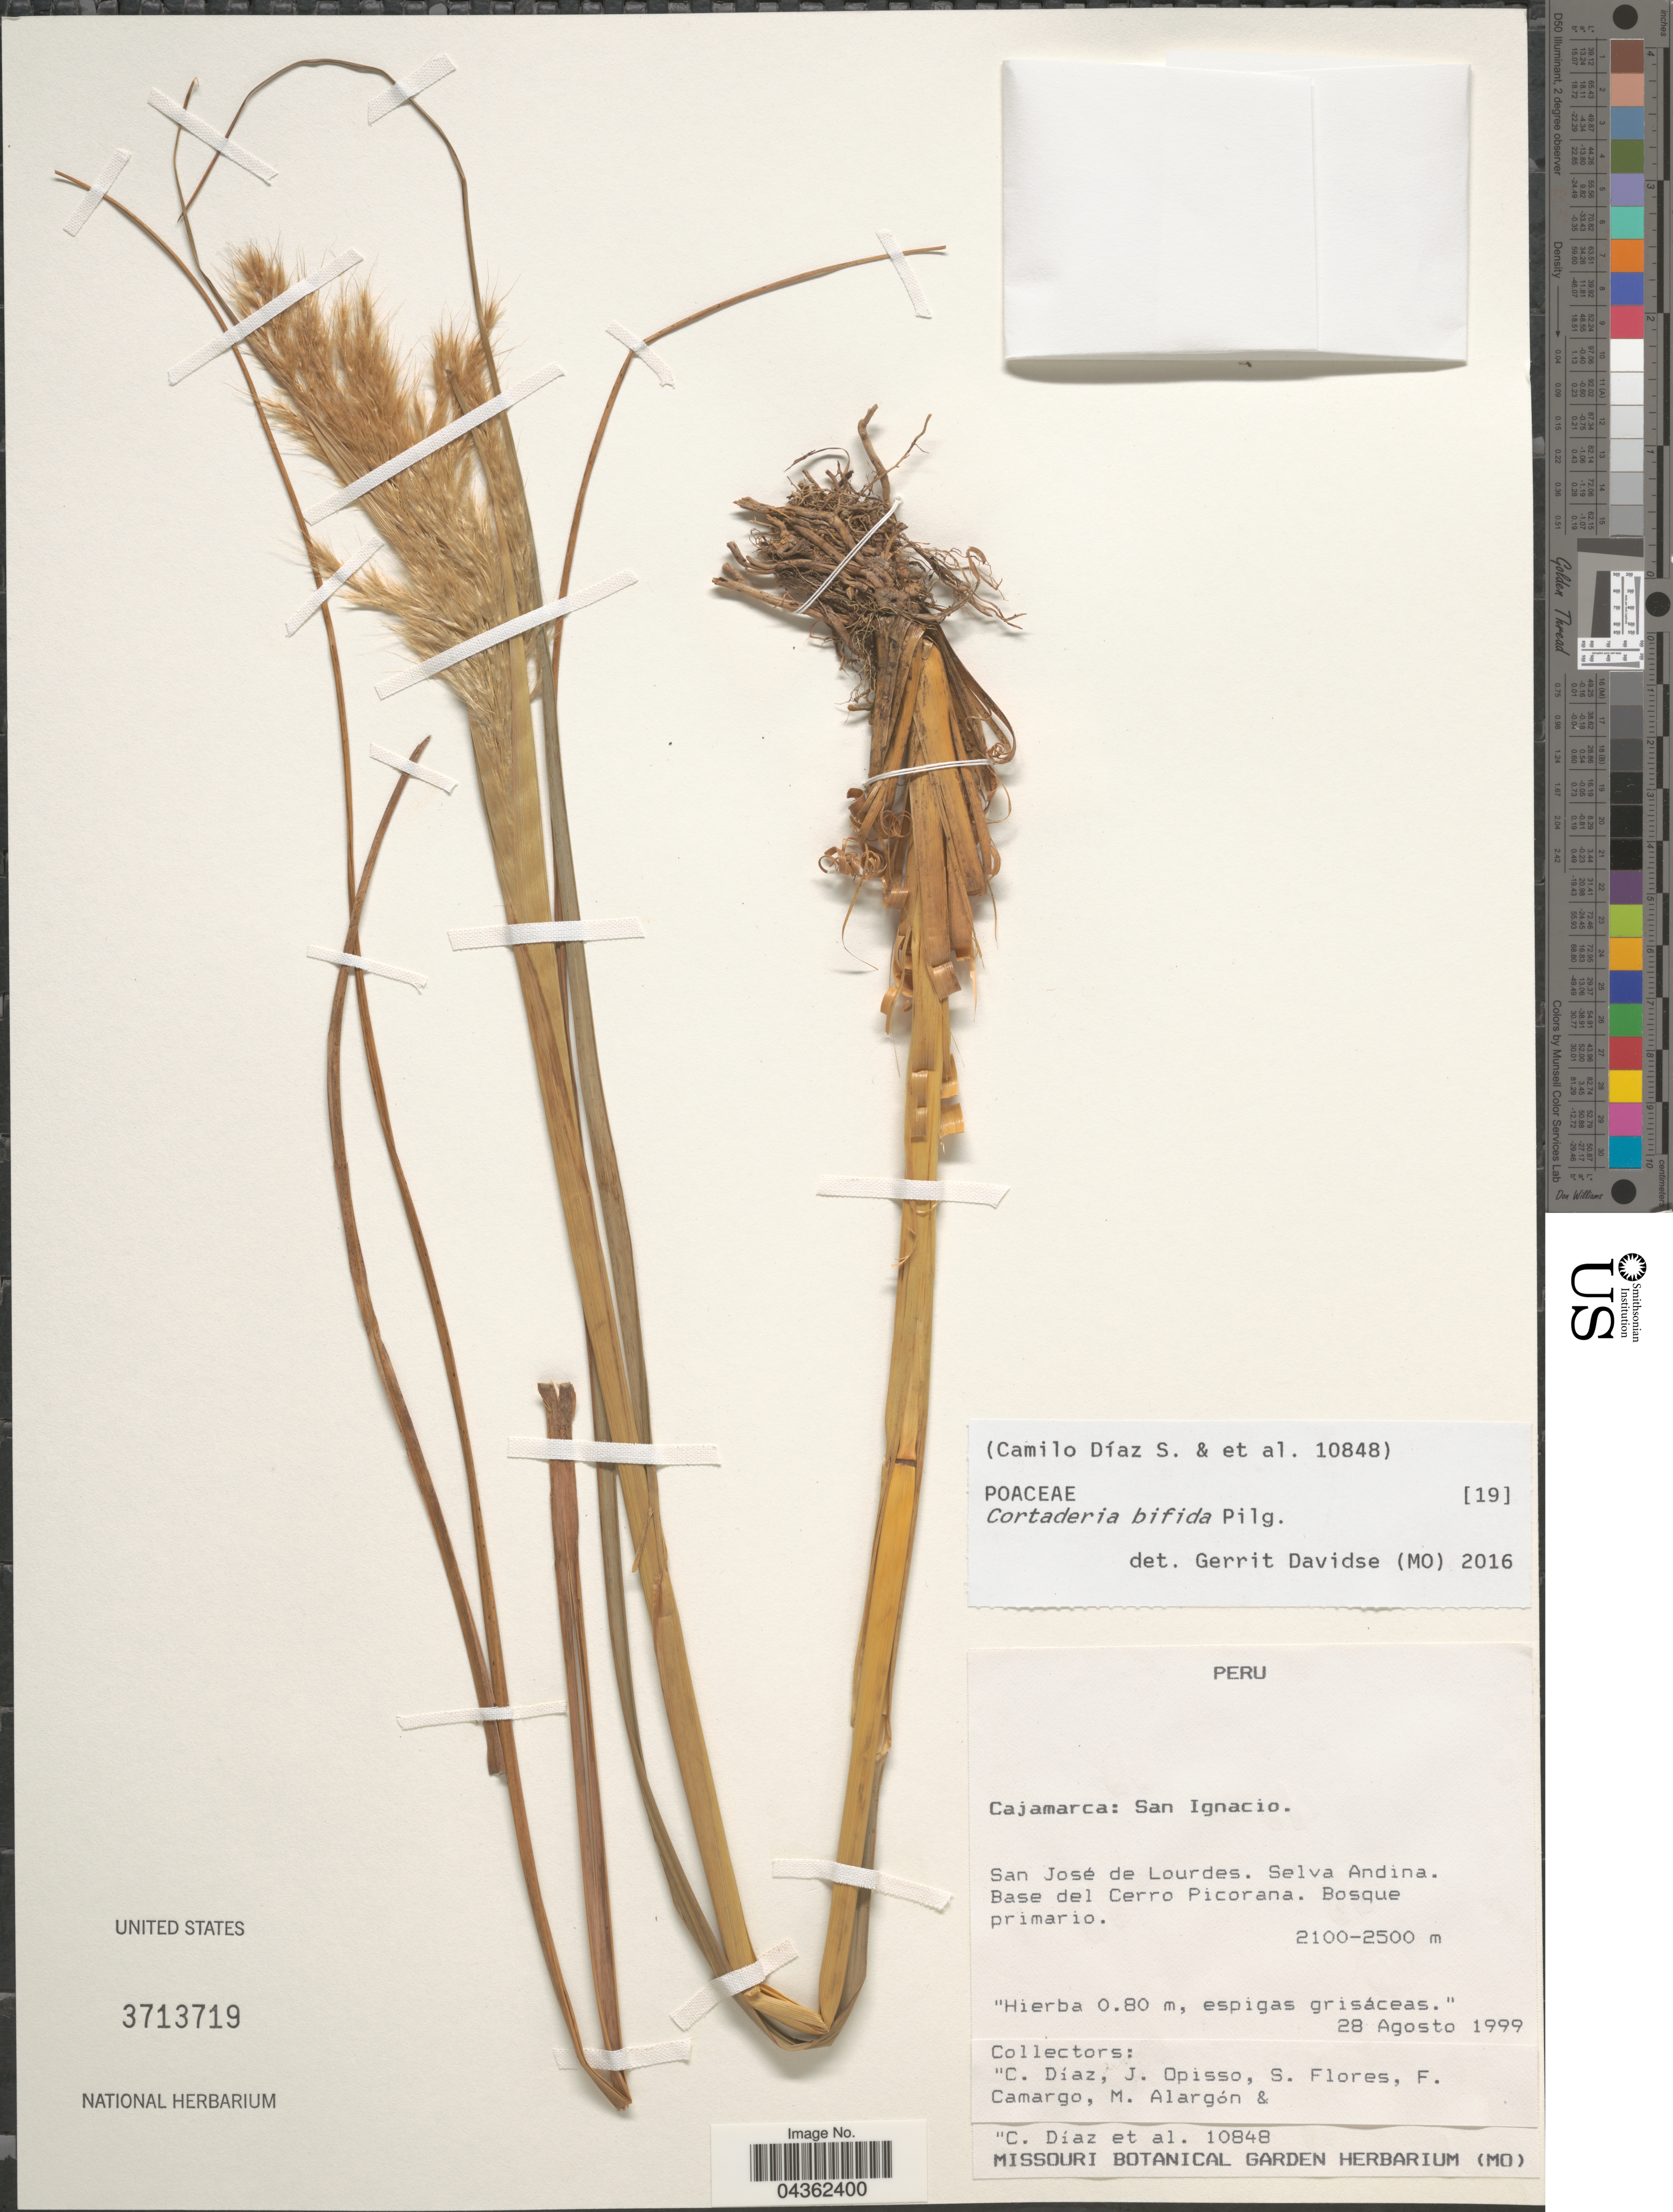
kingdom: Plantae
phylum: Tracheophyta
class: Liliopsida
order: Poales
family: Poaceae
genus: Cortaderia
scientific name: Cortaderia bifida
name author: Pilg.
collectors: C. Díaz, J. Opisso, M. Flores, F. Camargo & et al.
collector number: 10848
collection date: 1999-08-28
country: Peru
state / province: Cajamarca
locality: San Ignacio. San José de Lourdes. Selva Andina. Base del Cerro Picorana.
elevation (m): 2100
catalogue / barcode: US 3713719